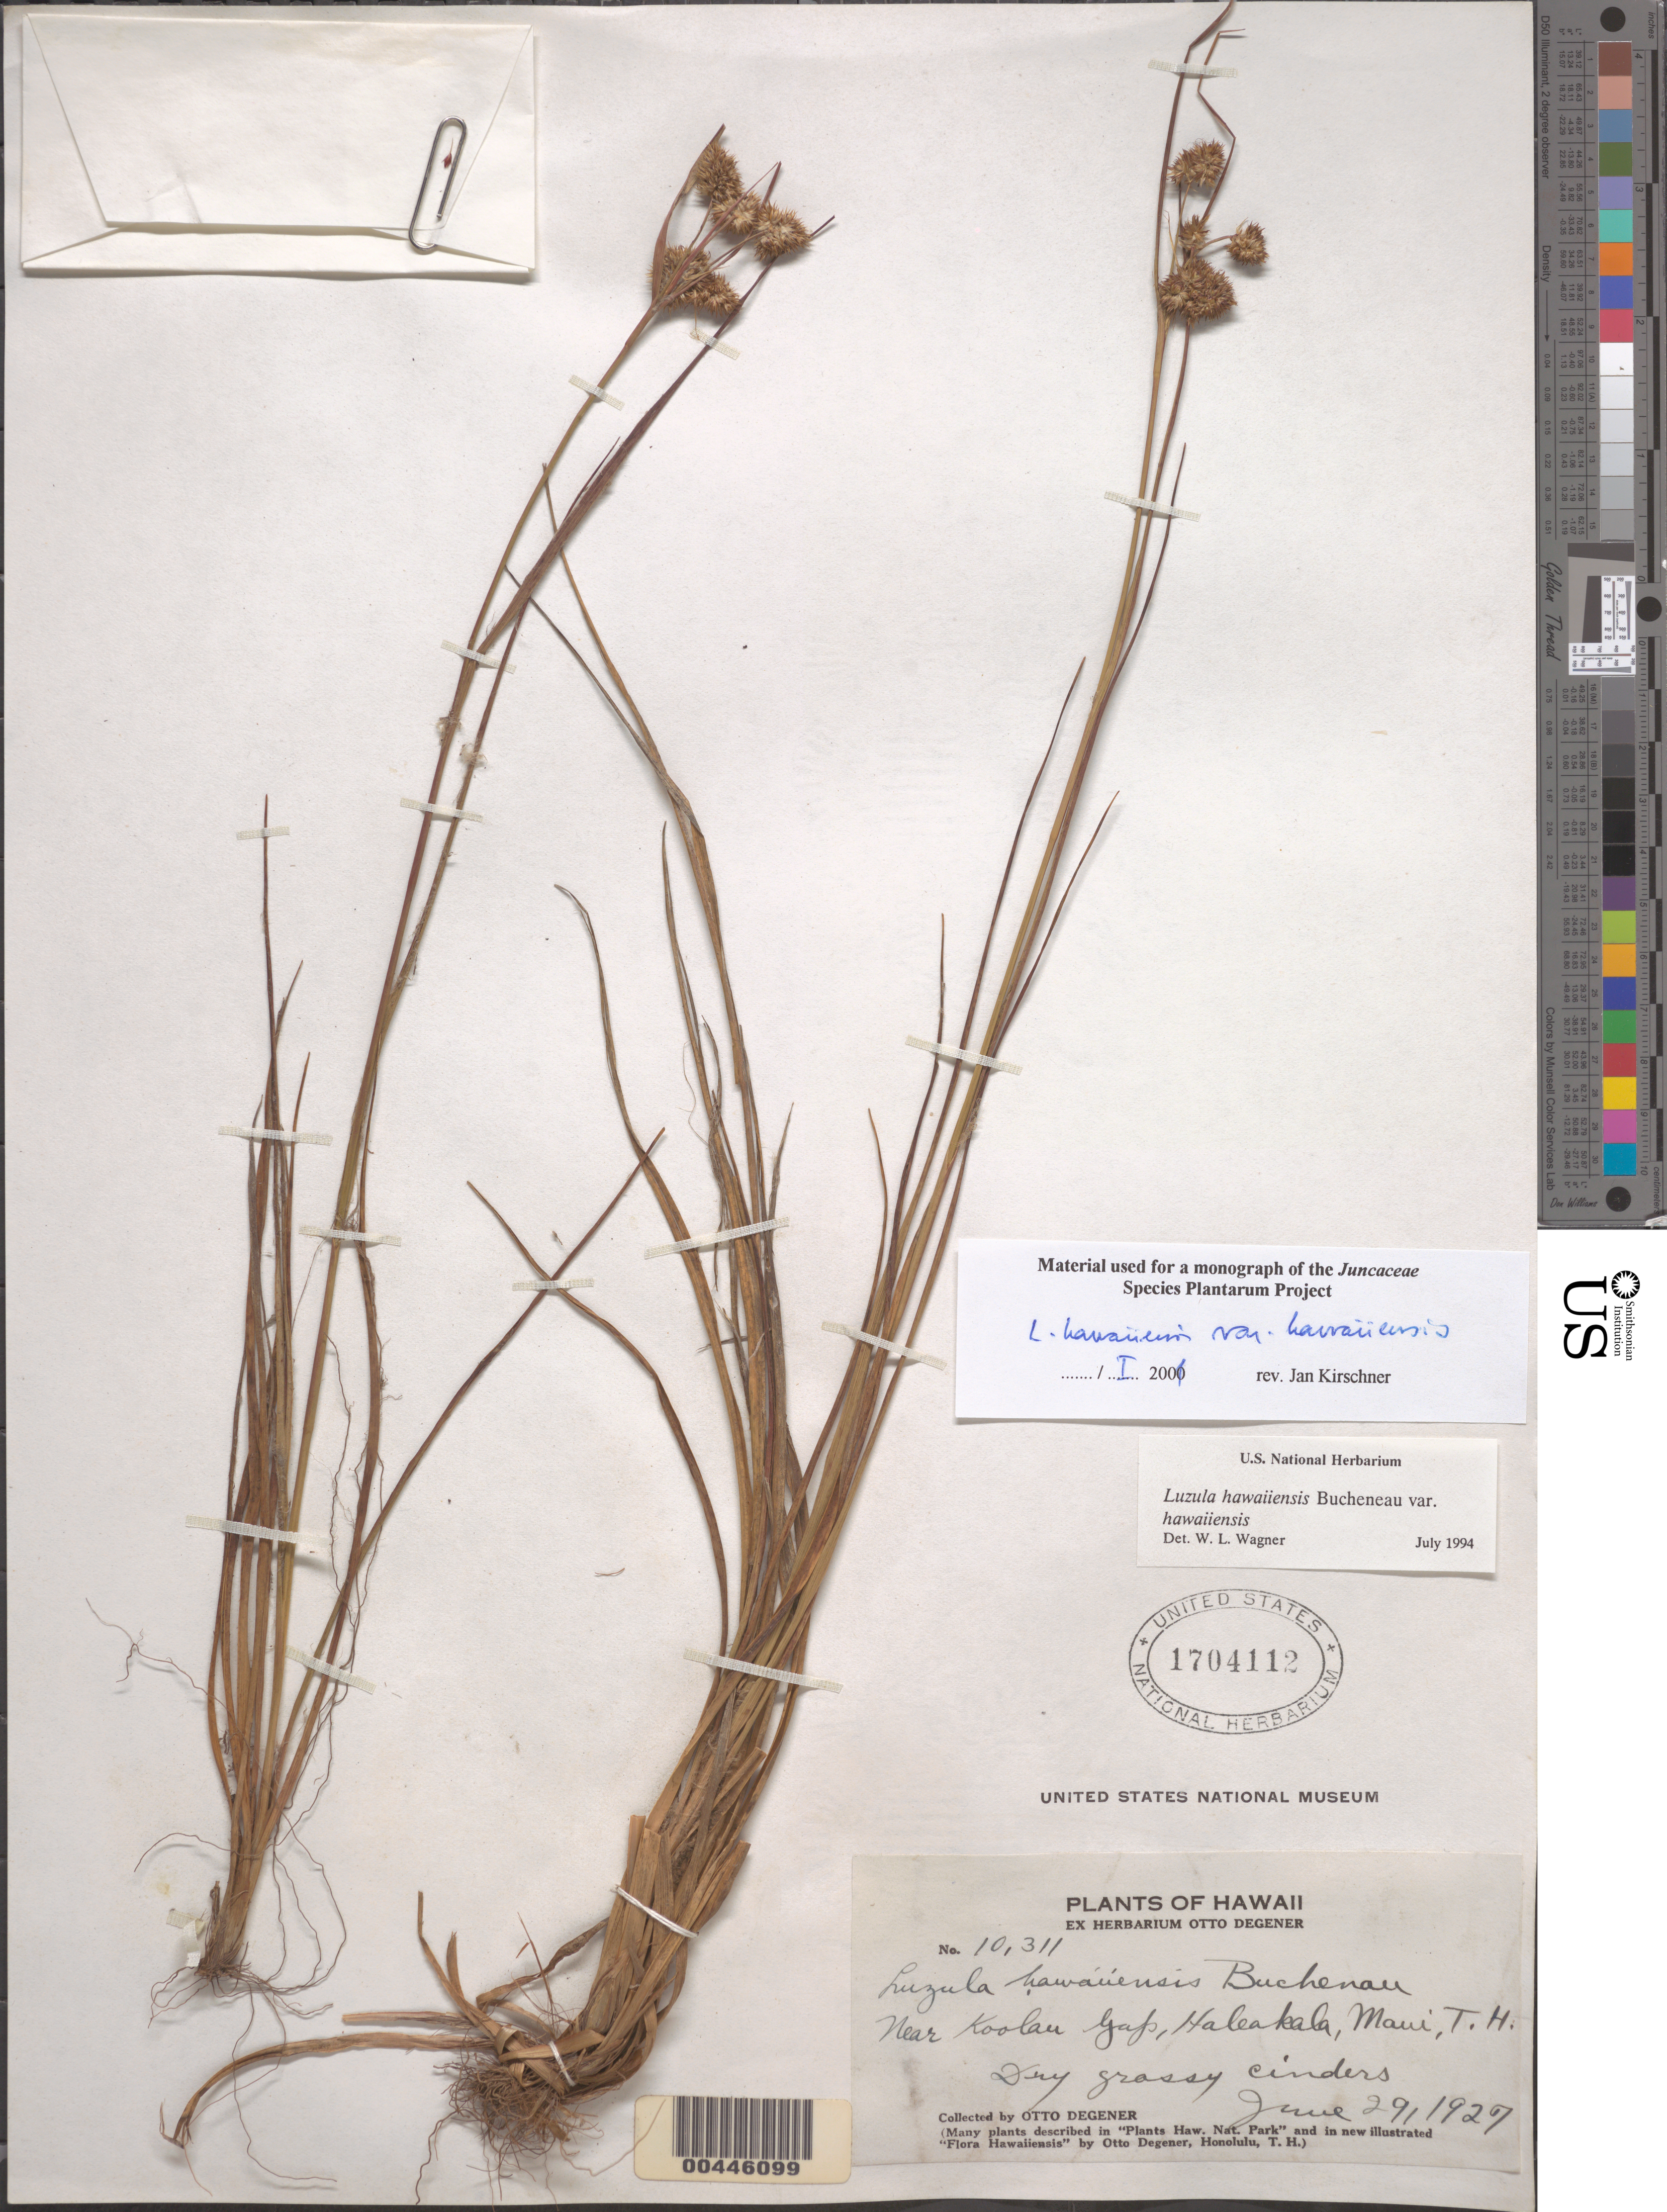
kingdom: Plantae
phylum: Tracheophyta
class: Liliopsida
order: Poales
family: Juncaceae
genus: Luzula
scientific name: Luzula hawaiiensis var. hawaiiensis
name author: Buchenau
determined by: Wagner, W. L., (BOT), Smithsonian Institution - National Museum of Natural History (UNITED STATES)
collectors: O. Degener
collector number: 10311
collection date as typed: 29 Jun 1927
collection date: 1927-06-29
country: United States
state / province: Hawaii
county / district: Maui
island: Maui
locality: Near Koolau Gap, Haleakala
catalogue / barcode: US 1704112